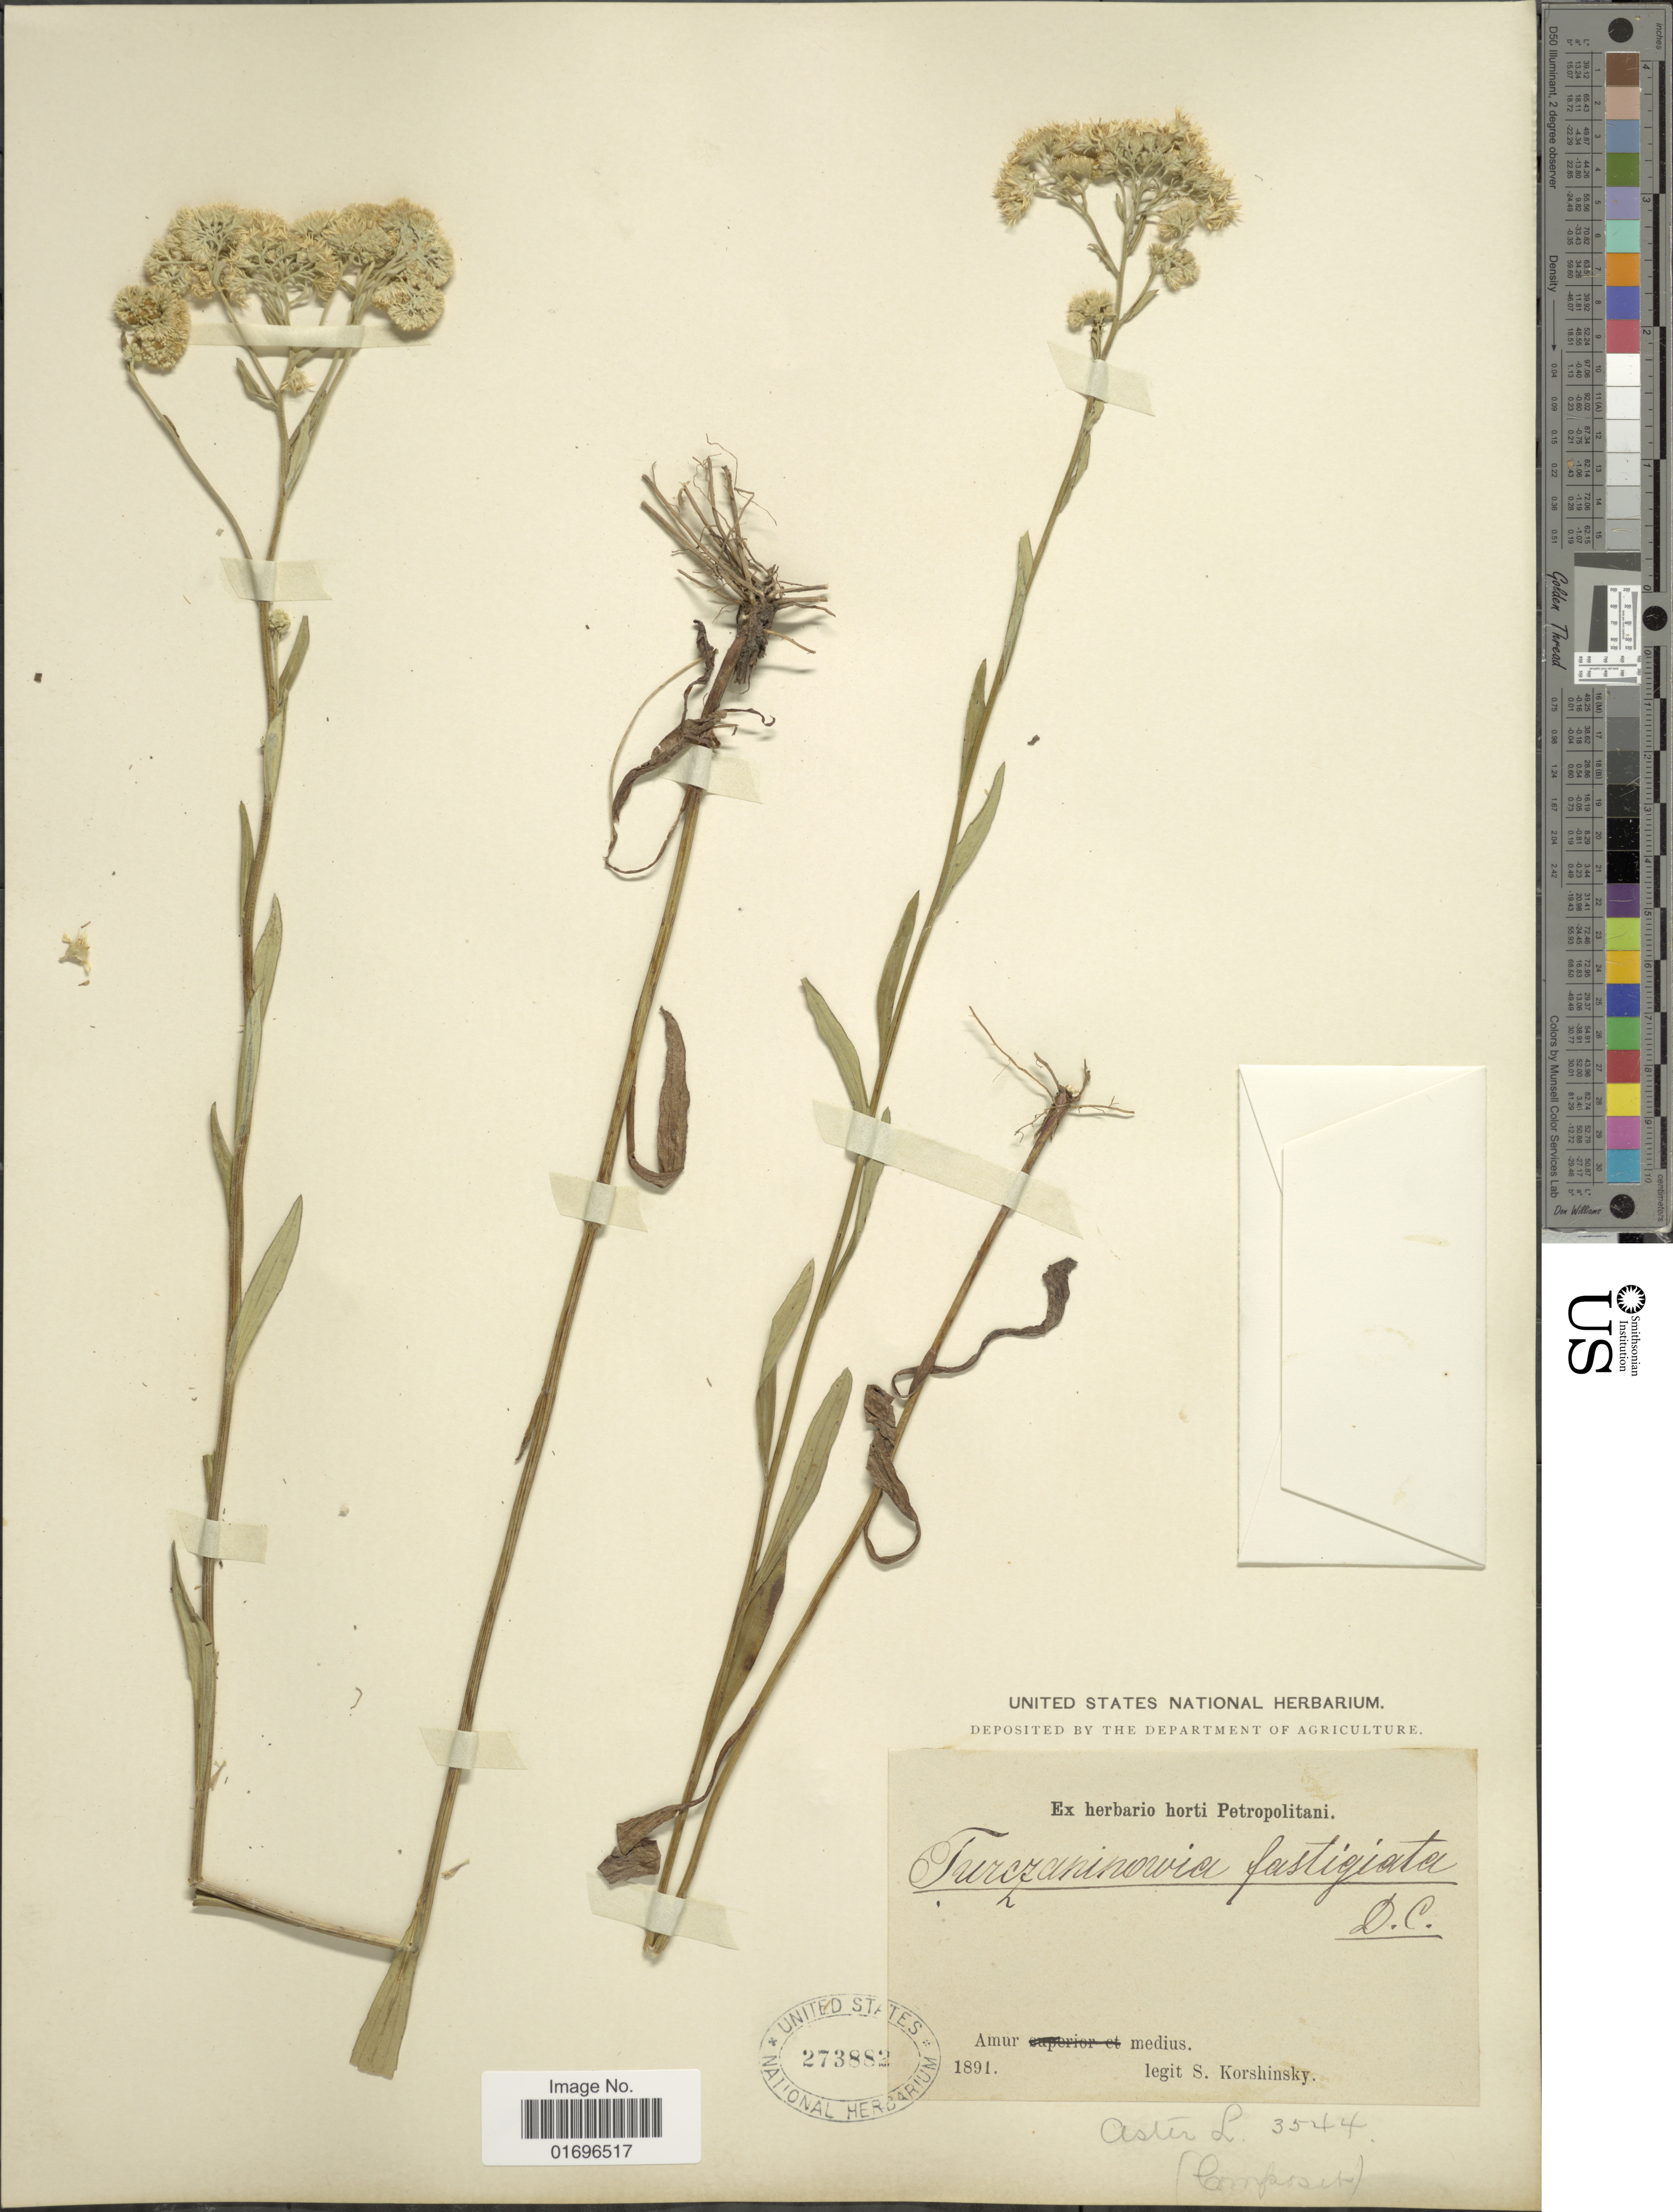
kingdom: Plantae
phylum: Tracheophyta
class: Magnoliopsida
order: Asterales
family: Asteraceae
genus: Aster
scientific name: Aster fastigiatus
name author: Fisch.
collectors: S. I. Korshinsky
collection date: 1891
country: Russian Federation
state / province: Amur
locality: Amur medius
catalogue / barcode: US 273882